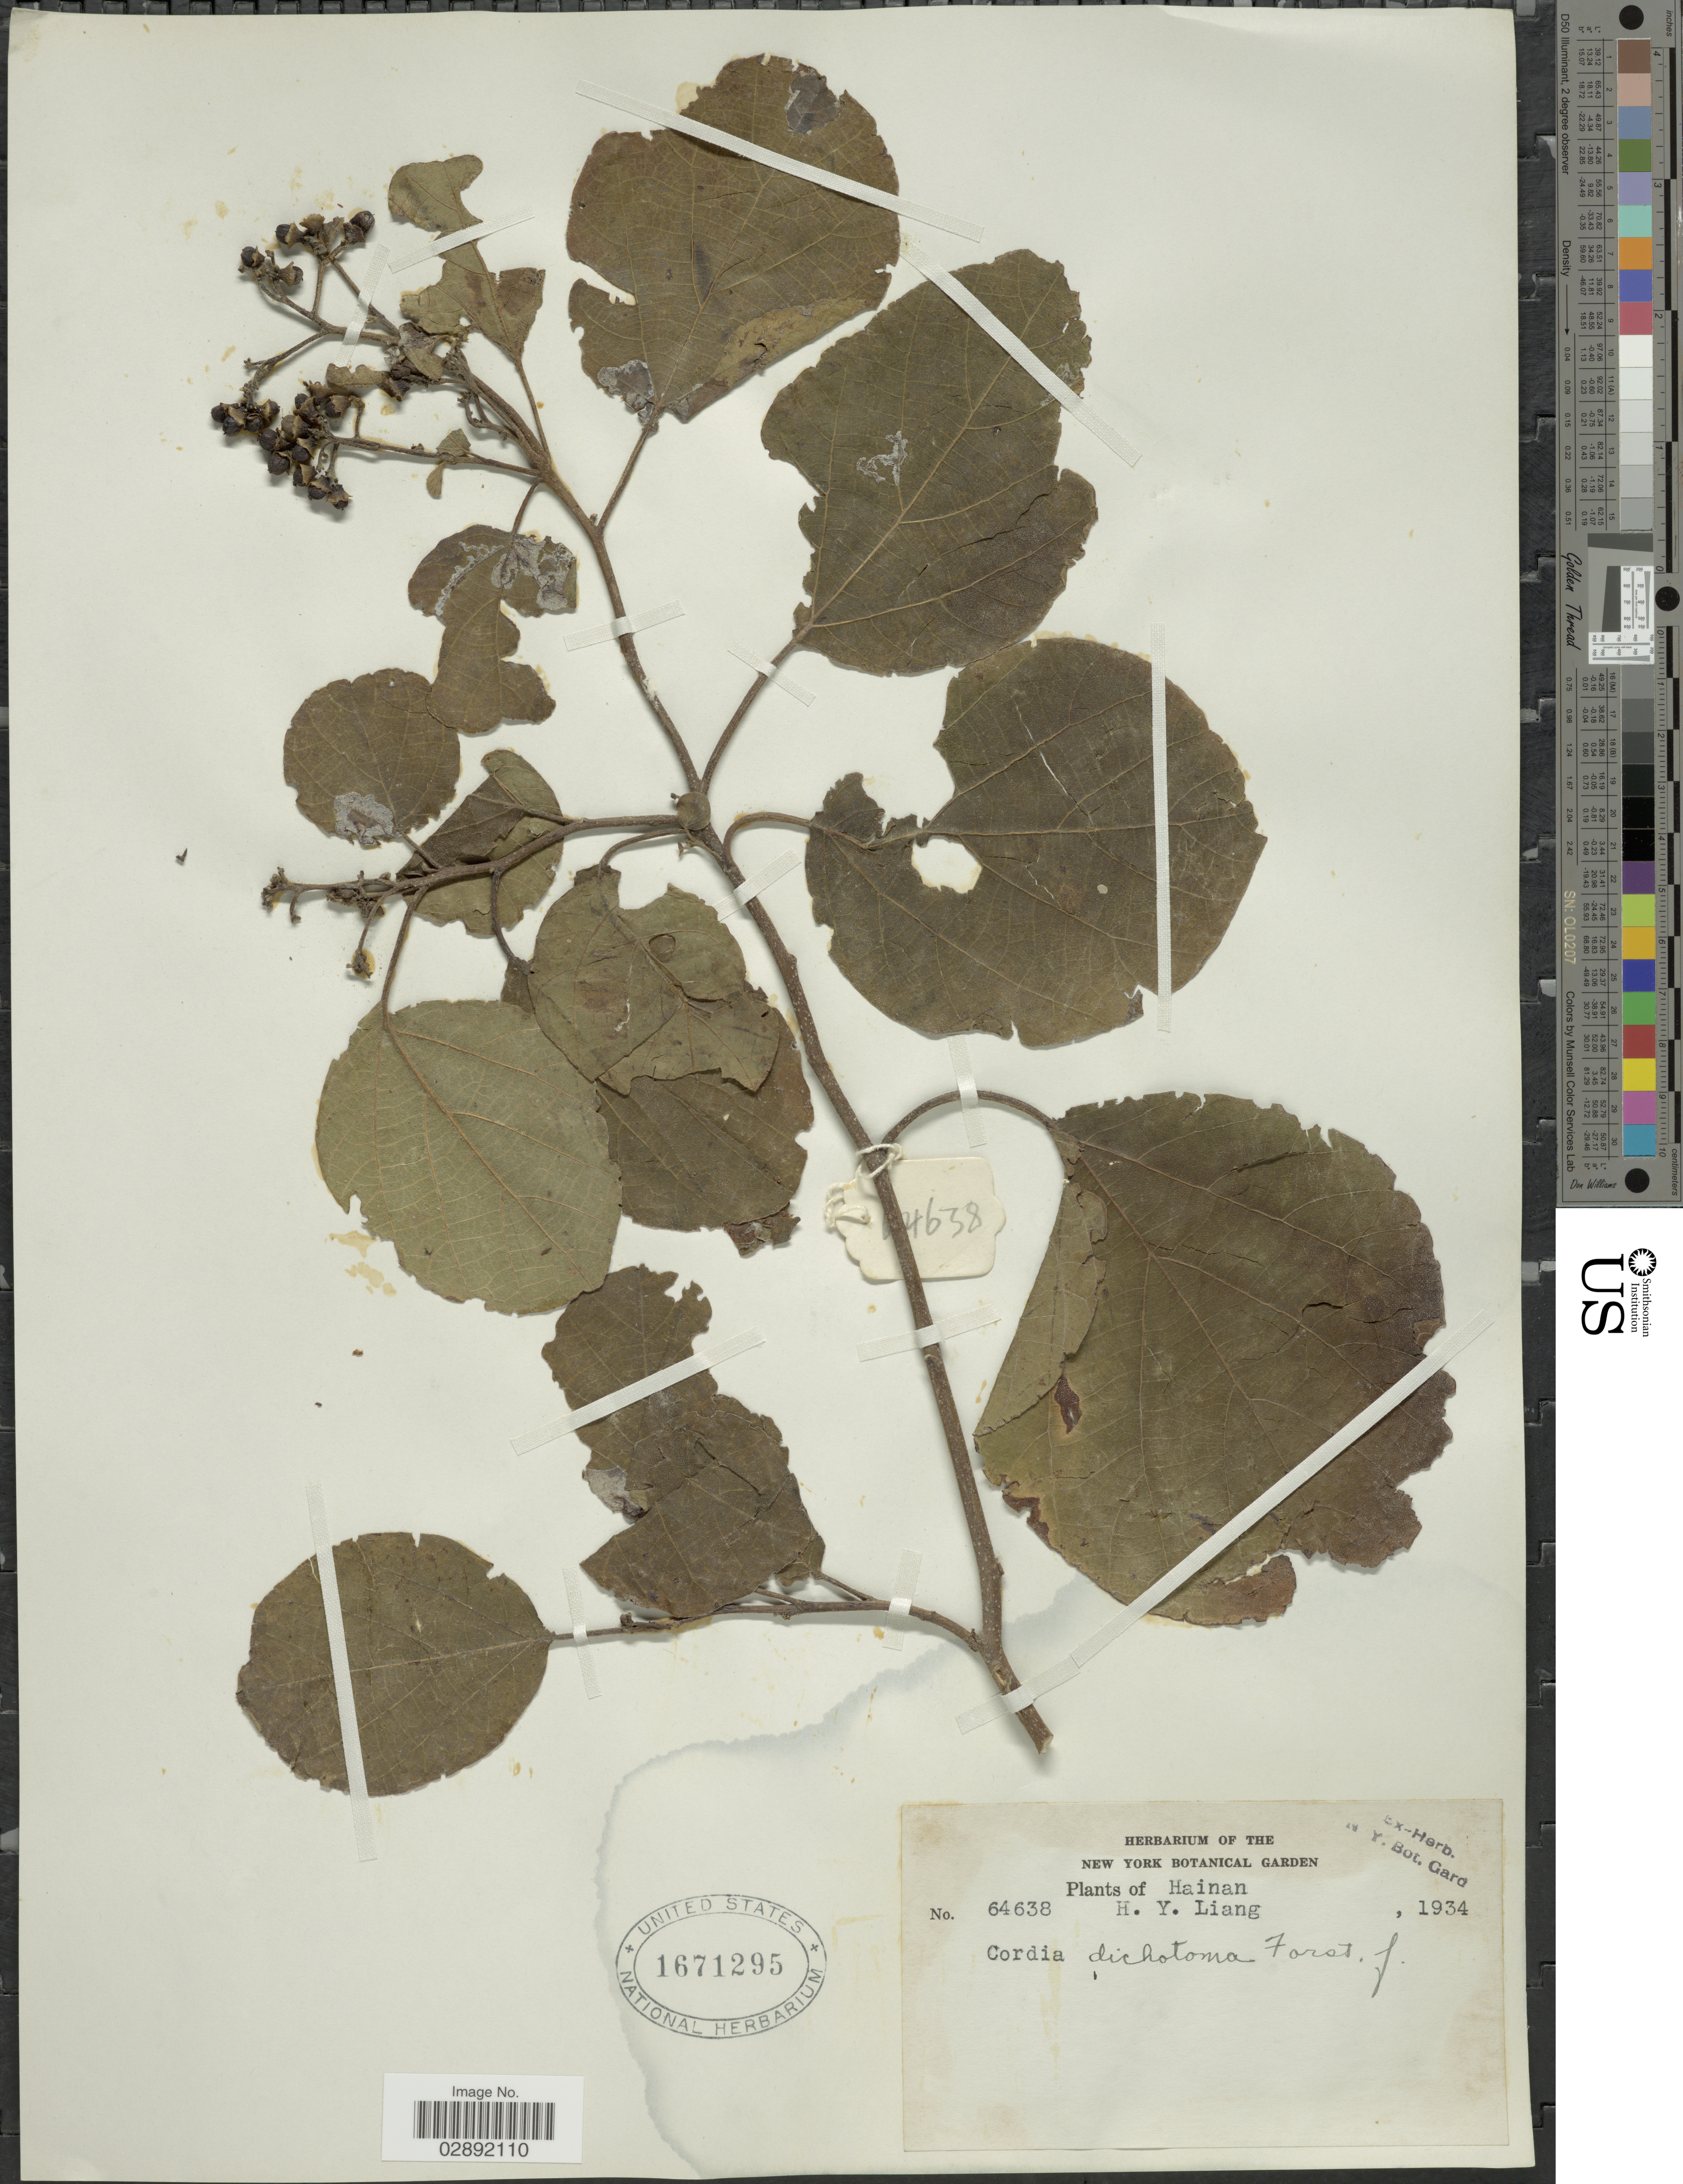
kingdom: Plantae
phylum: Tracheophyta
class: Magnoliopsida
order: Boraginales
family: Cordiaceae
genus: Cordia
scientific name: Cordia dichotoma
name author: G. Forst.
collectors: H. Y. Liang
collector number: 64638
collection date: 1934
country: China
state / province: Hainan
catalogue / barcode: US 1671295